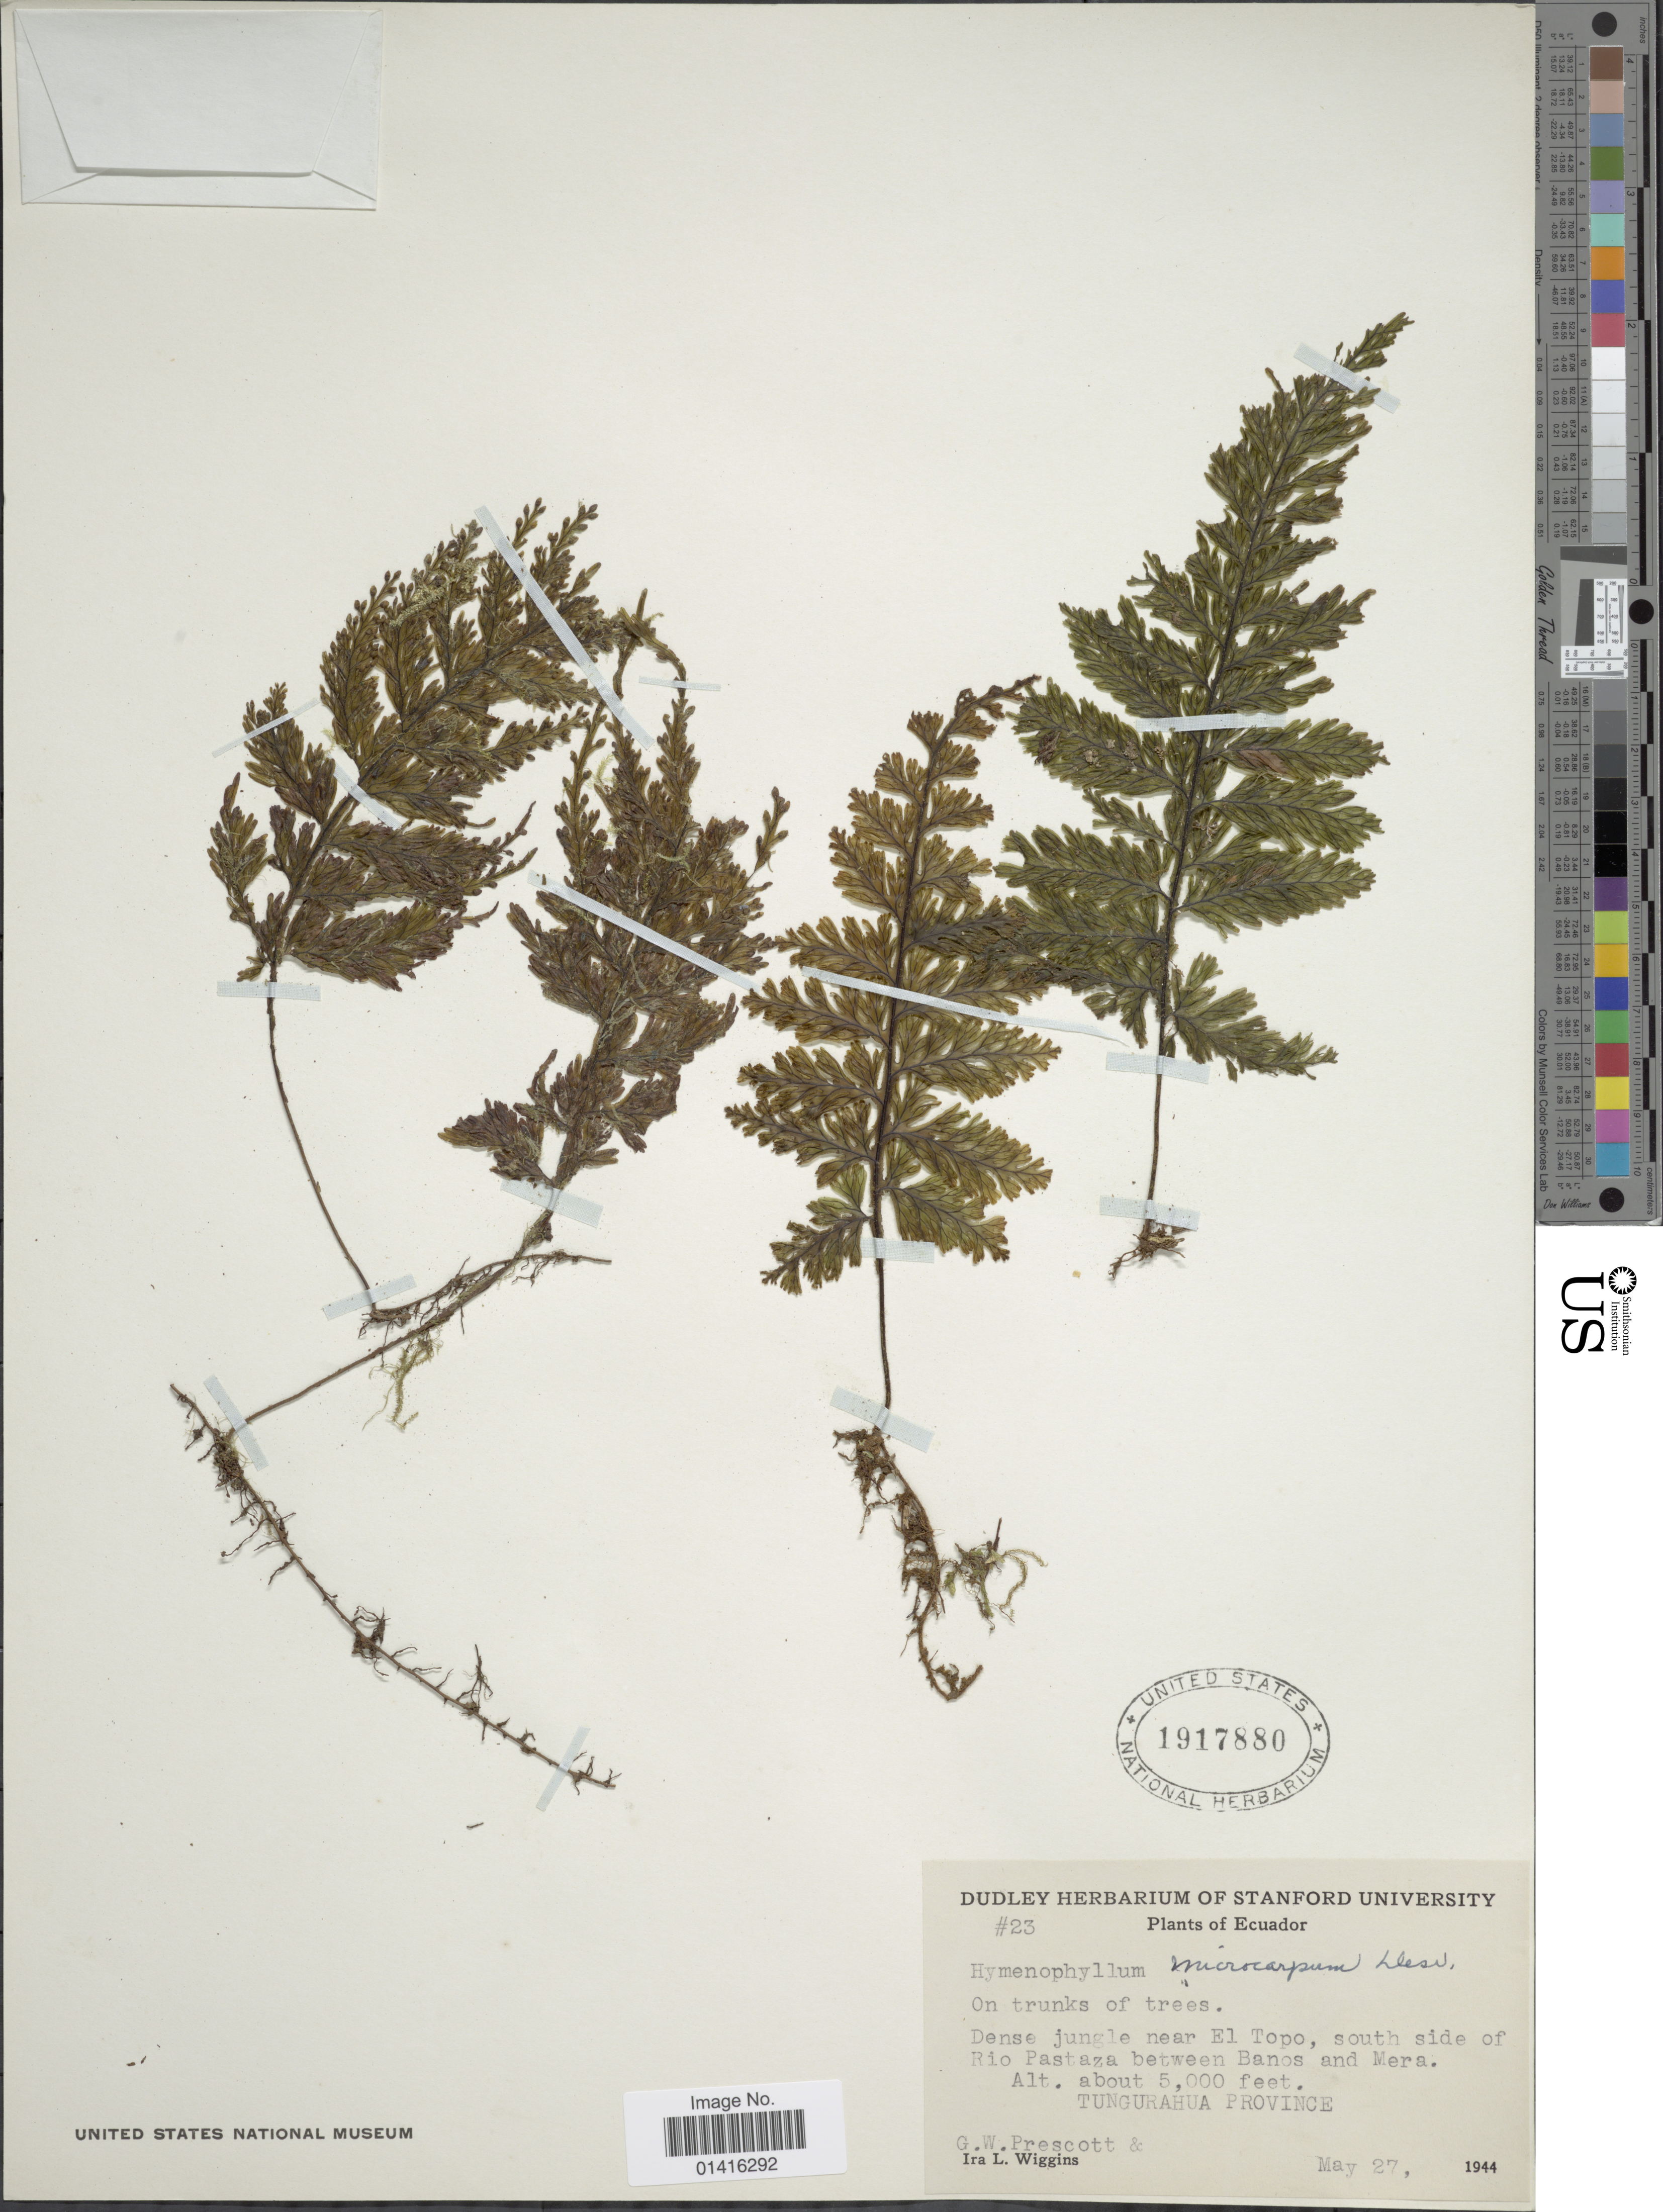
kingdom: Plantae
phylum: Tracheophyta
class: Polypodiopsida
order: Hymenophyllales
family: Hymenophyllaceae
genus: Hymenophyllum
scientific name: Hymenophyllum microcarpum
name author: (Desv.) Lellinger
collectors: G. Prescott & I. L. Wiggins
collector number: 23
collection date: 1944-05-27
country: Ecuador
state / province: Tungurahua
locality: Dense jungle near El Topo, south side of Rio Pastaza between Banos and Mera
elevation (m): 1524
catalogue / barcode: US 1917880